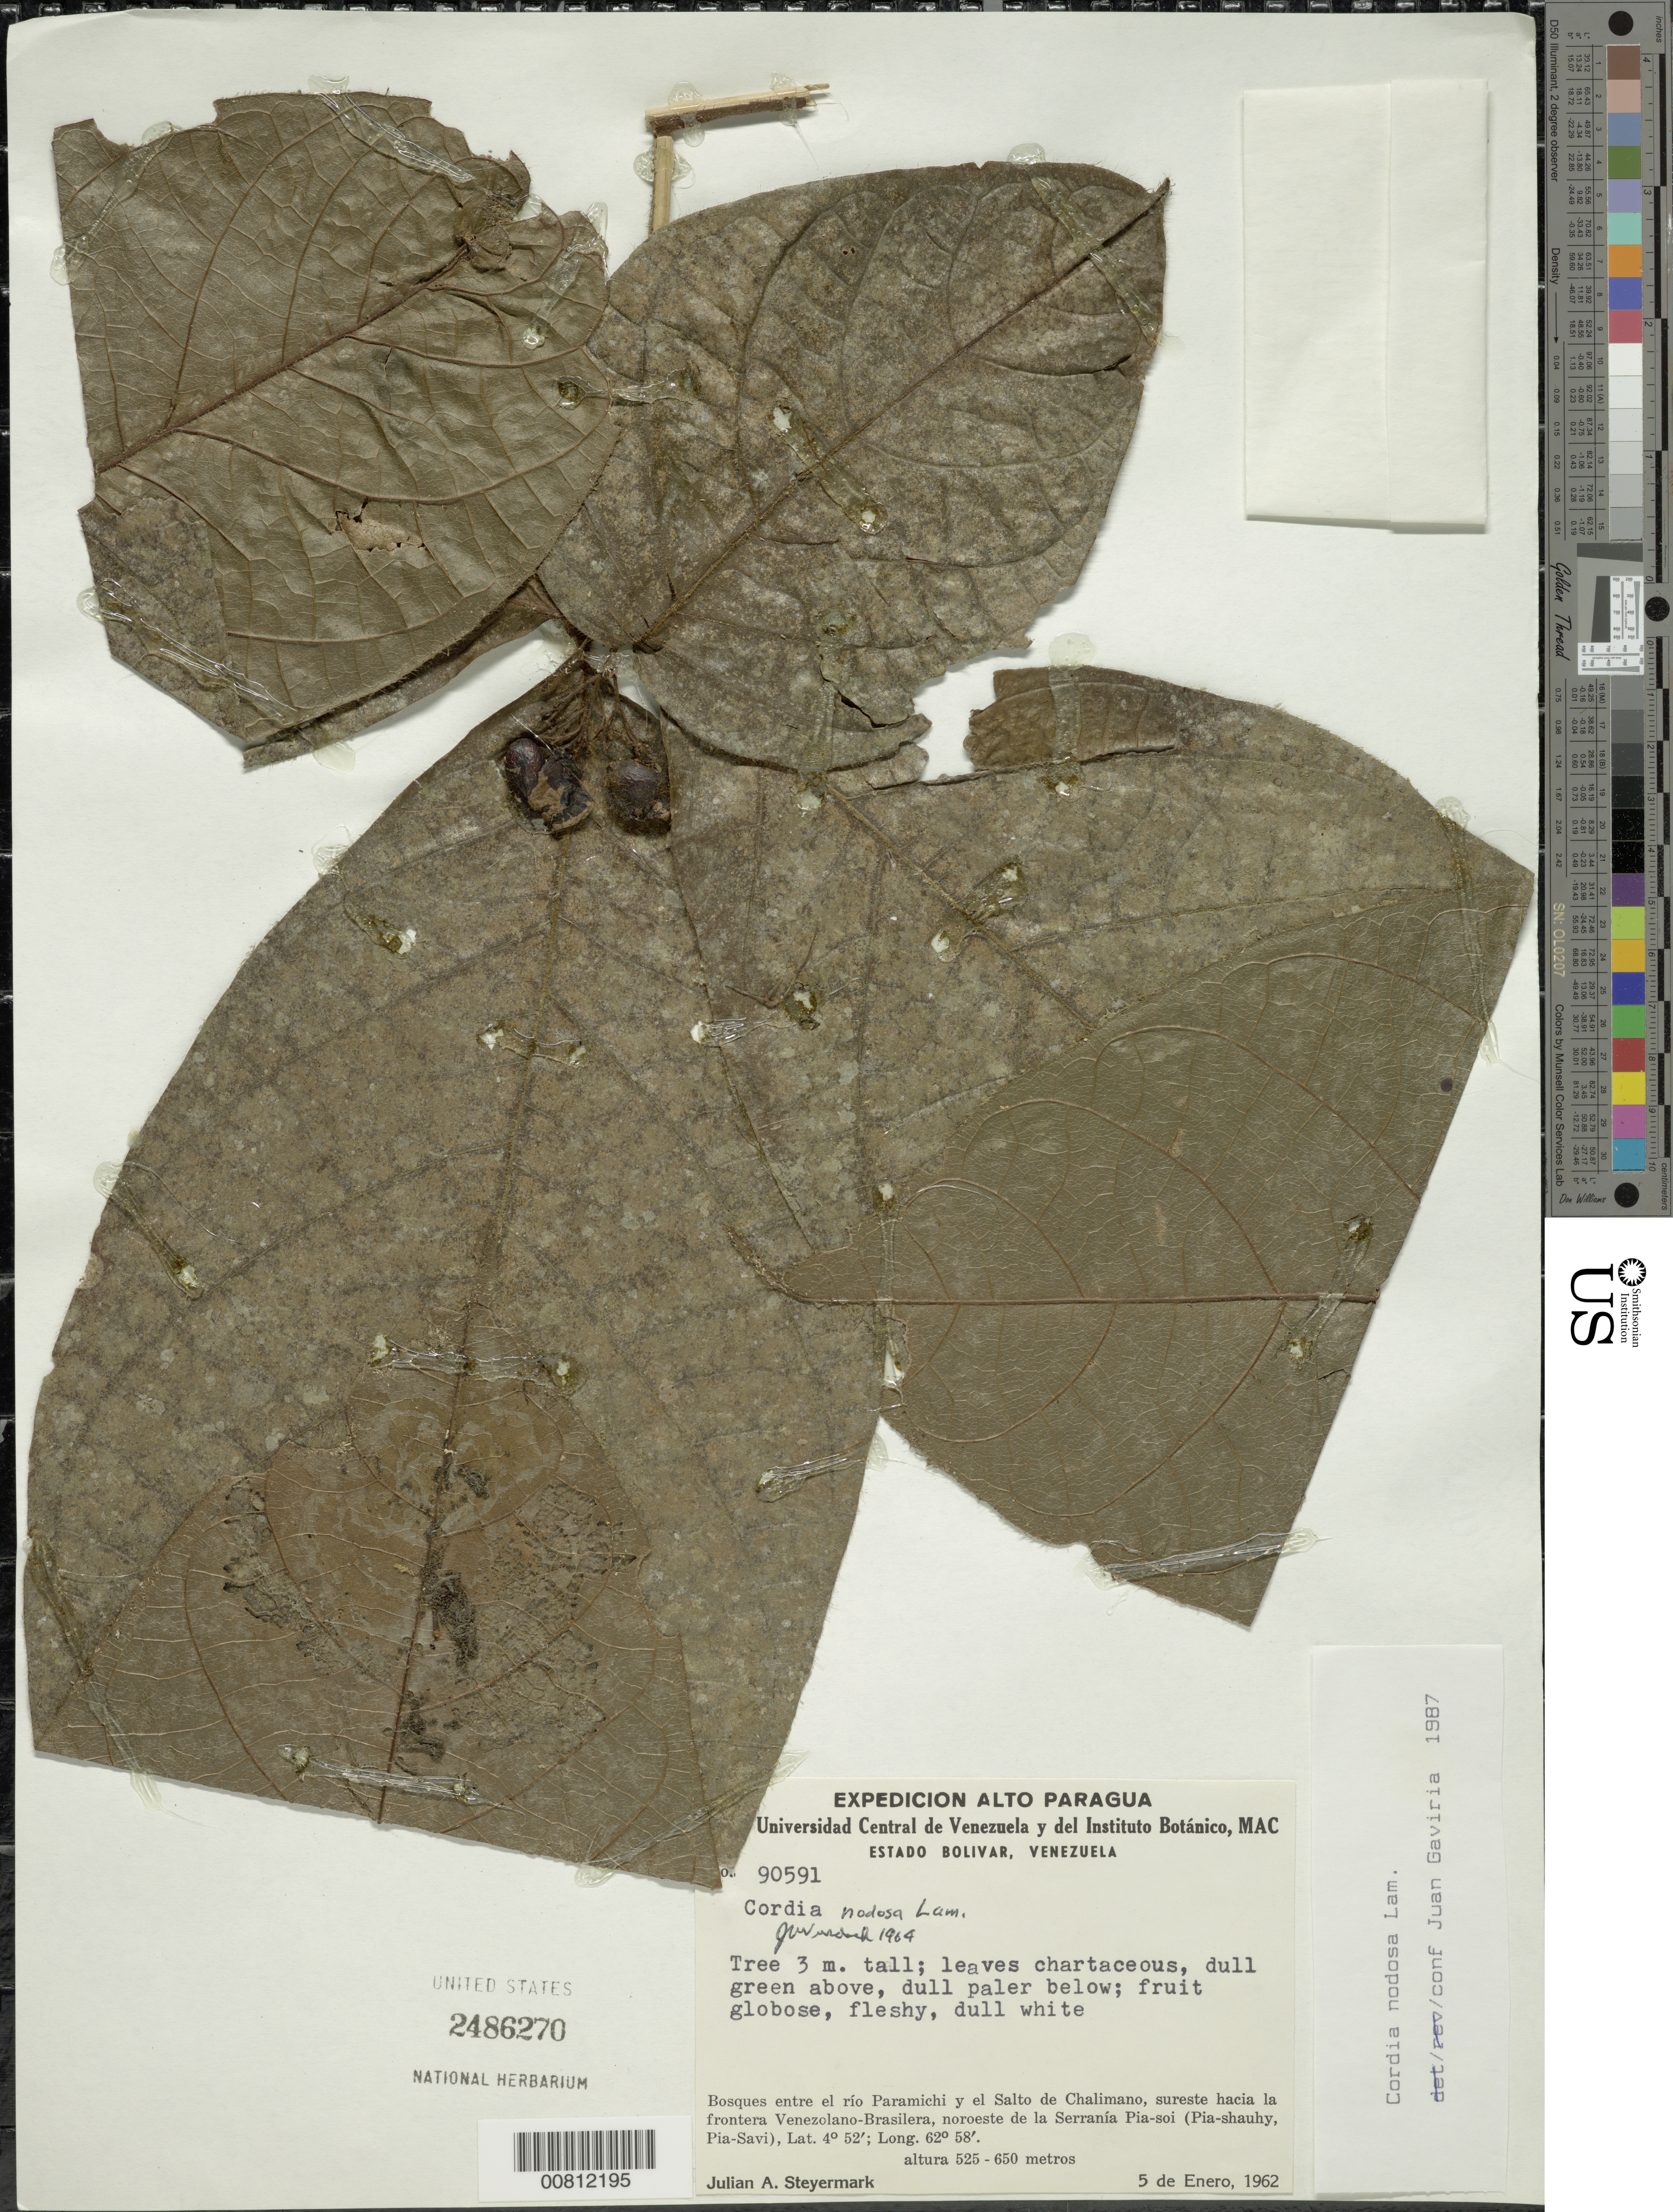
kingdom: Plantae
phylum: Tracheophyta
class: Magnoliopsida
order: Boraginales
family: Cordiaceae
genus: Cordia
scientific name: Cordia nodosa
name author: Lam.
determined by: Gaviria, J. C.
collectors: J. Steyermark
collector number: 90591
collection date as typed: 5-Jan-62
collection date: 1962-01-05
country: Venezuela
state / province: Bolívar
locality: Río Paramichi to Salto de Chalimano; NW of Serranía Pia-soi, SE of Venezuela-Brazil border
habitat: Forests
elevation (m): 525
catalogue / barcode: US 2486270